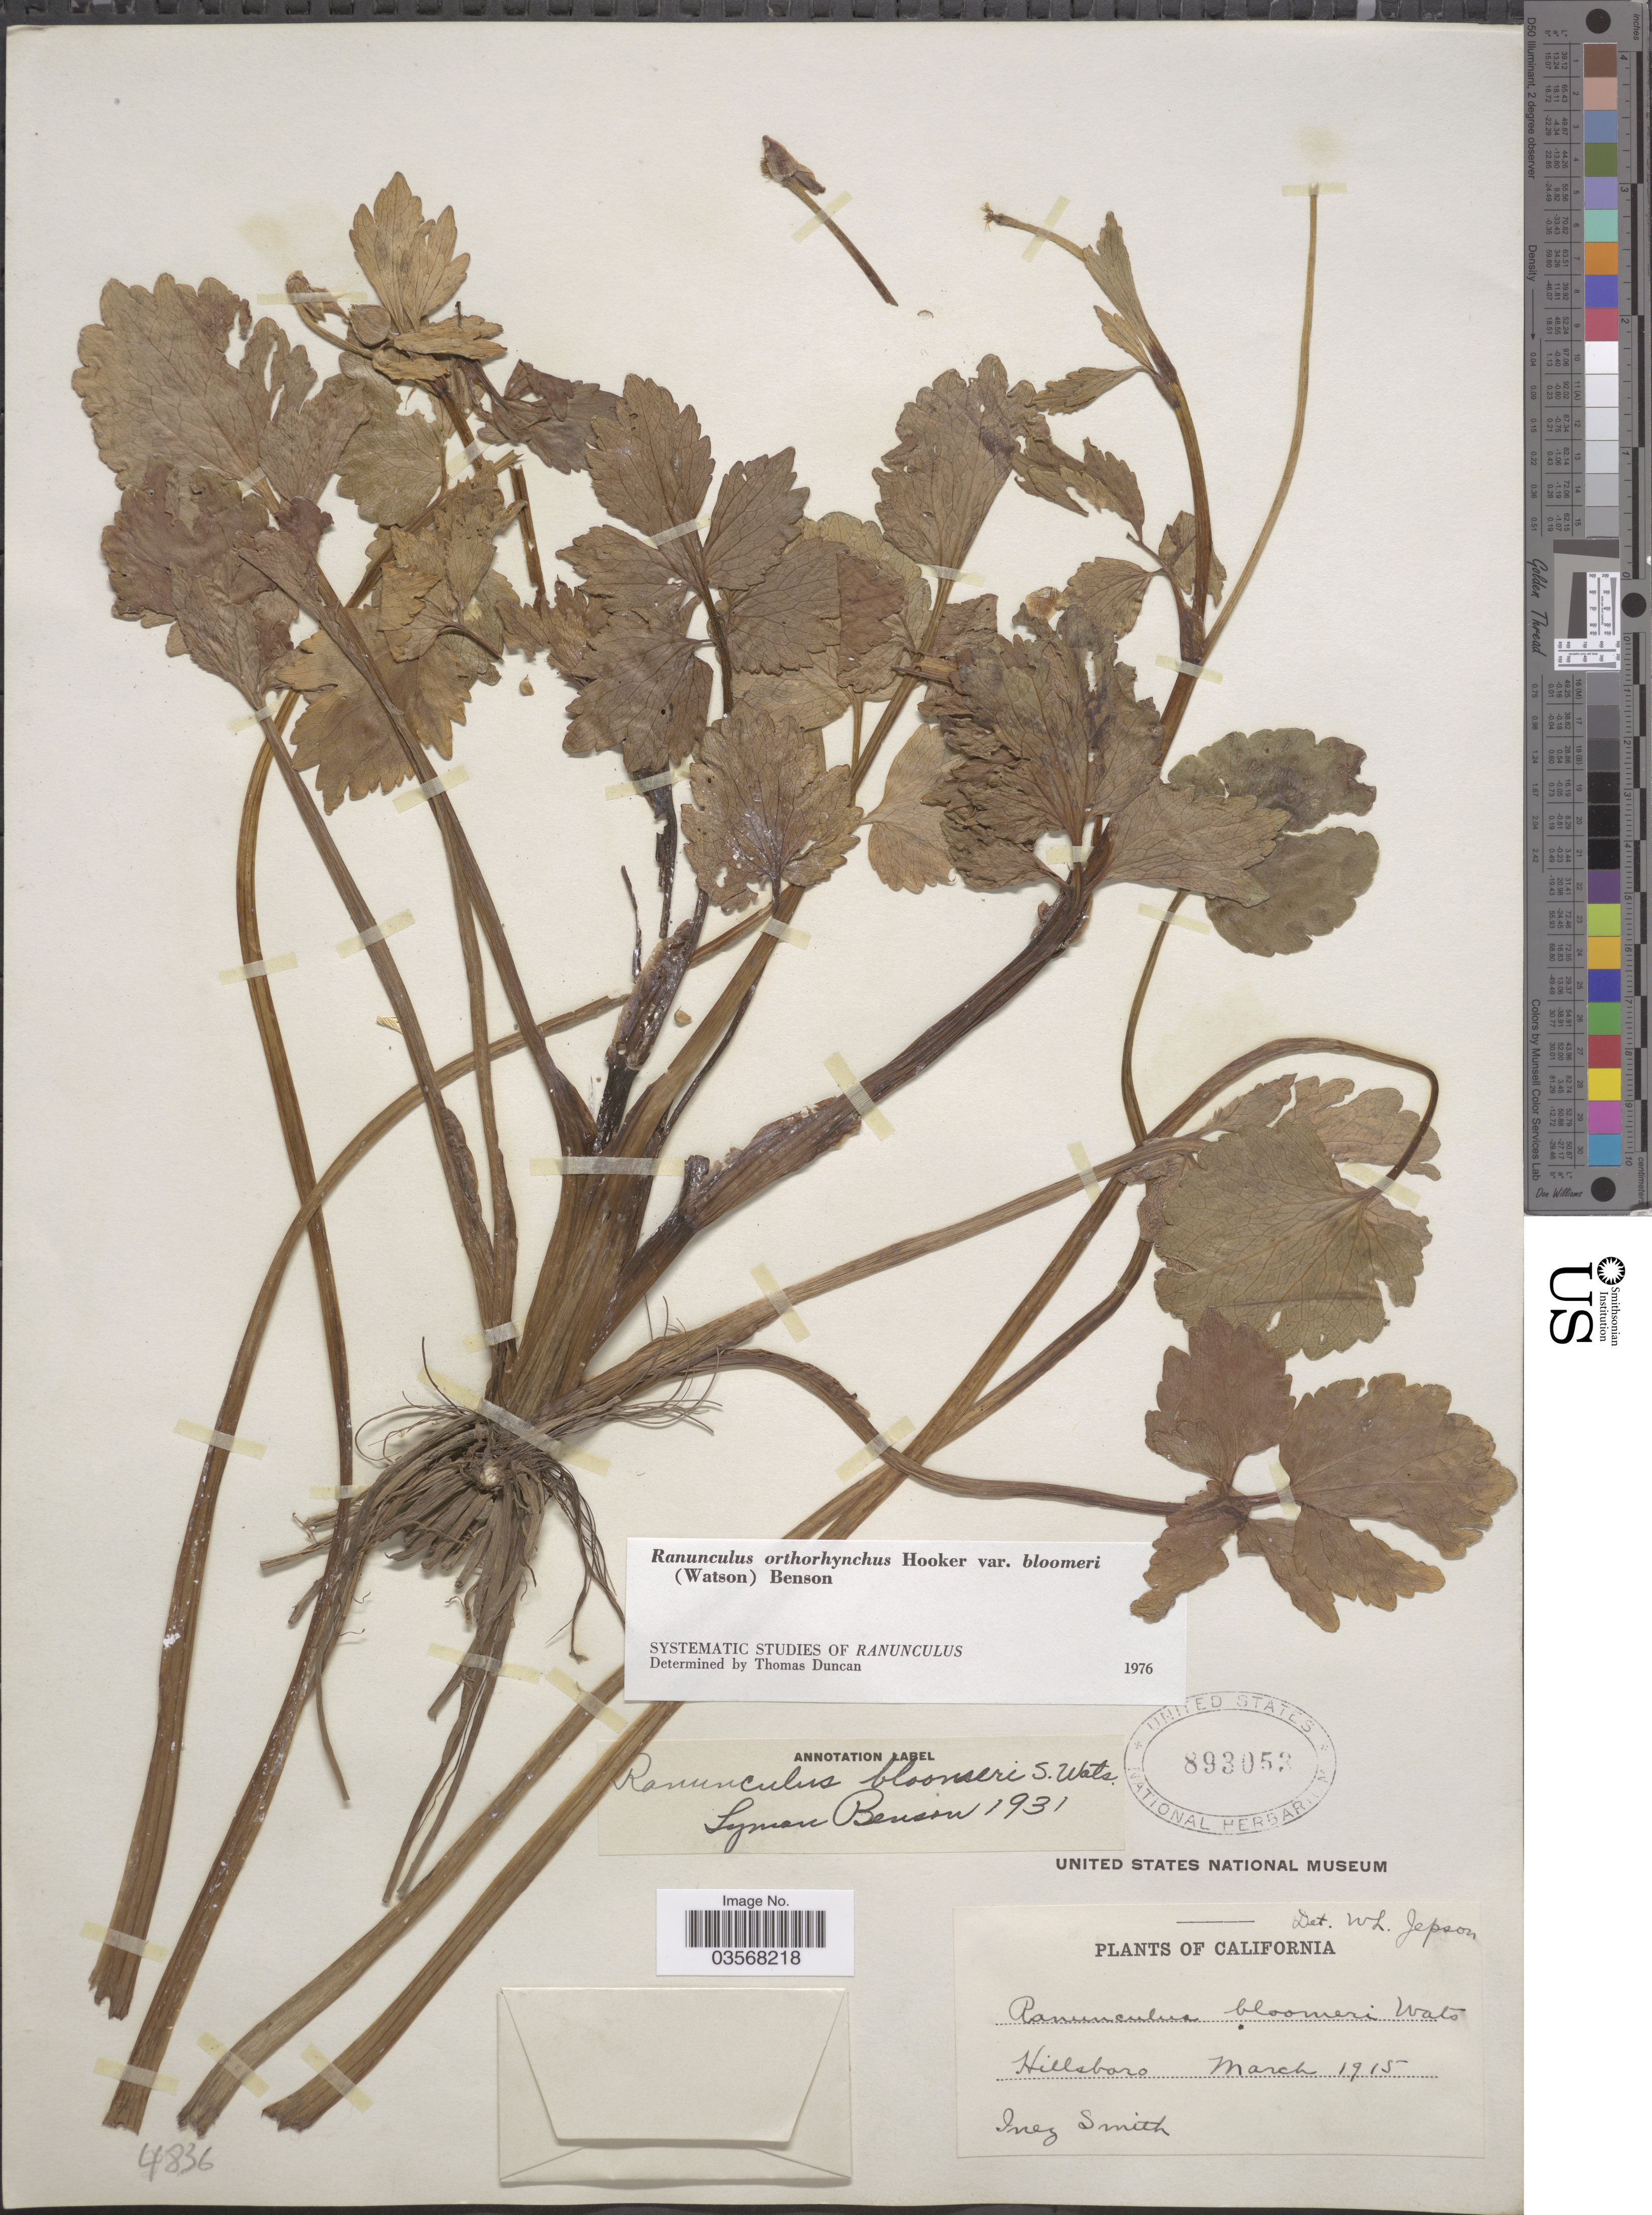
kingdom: Plantae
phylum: Tracheophyta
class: Magnoliopsida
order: Ranunculales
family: Ranunculaceae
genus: Ranunculus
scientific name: Ranunculus orthorhynchus var. bloomeri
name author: (S. Watson) L.D. Benson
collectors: I. Smith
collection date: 1915-03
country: United States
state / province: California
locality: Hillsboro.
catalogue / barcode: US 893053